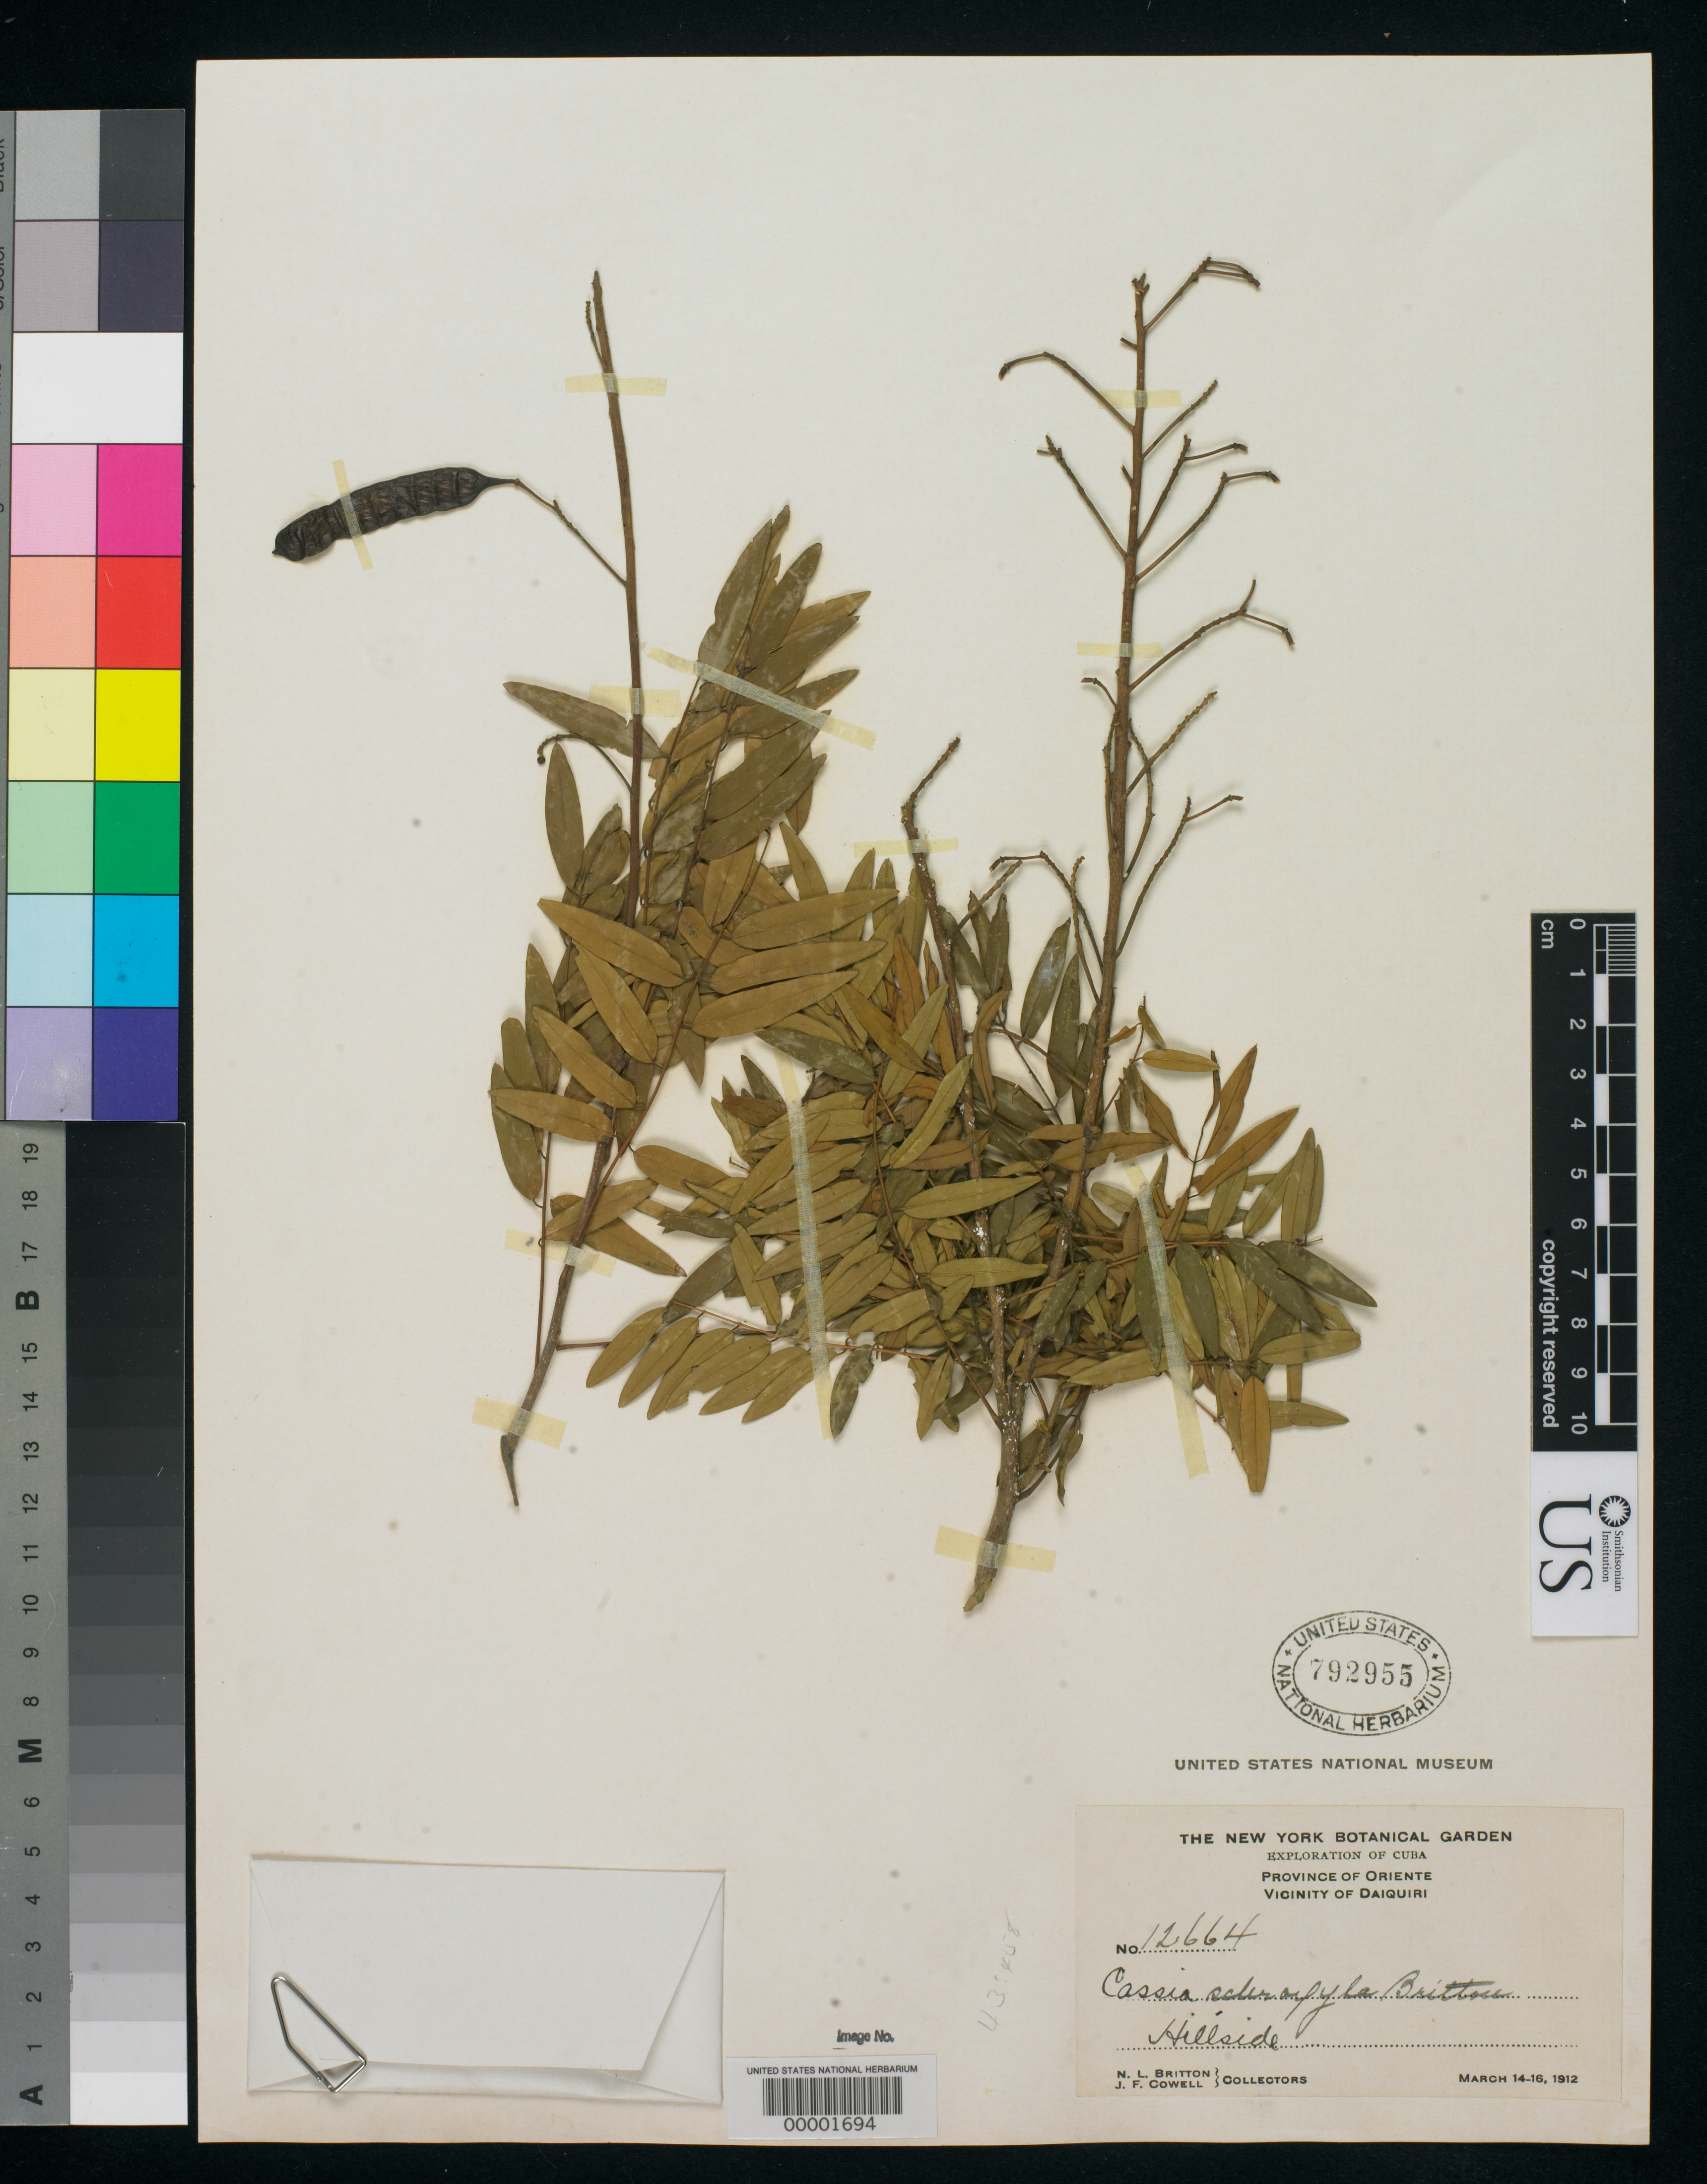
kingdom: Plantae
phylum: Tracheophyta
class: Magnoliopsida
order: Fabales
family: Fabaceae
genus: Cassia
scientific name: Cassia scleroxyla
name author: Britton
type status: Isotype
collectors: N. Britton & J. F. Cowell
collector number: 12664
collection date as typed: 14 Mar 1912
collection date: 1912-03-14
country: Cuba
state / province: Oriente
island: Greater Antilles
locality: Daiquiri, Berraco.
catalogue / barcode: US 792955